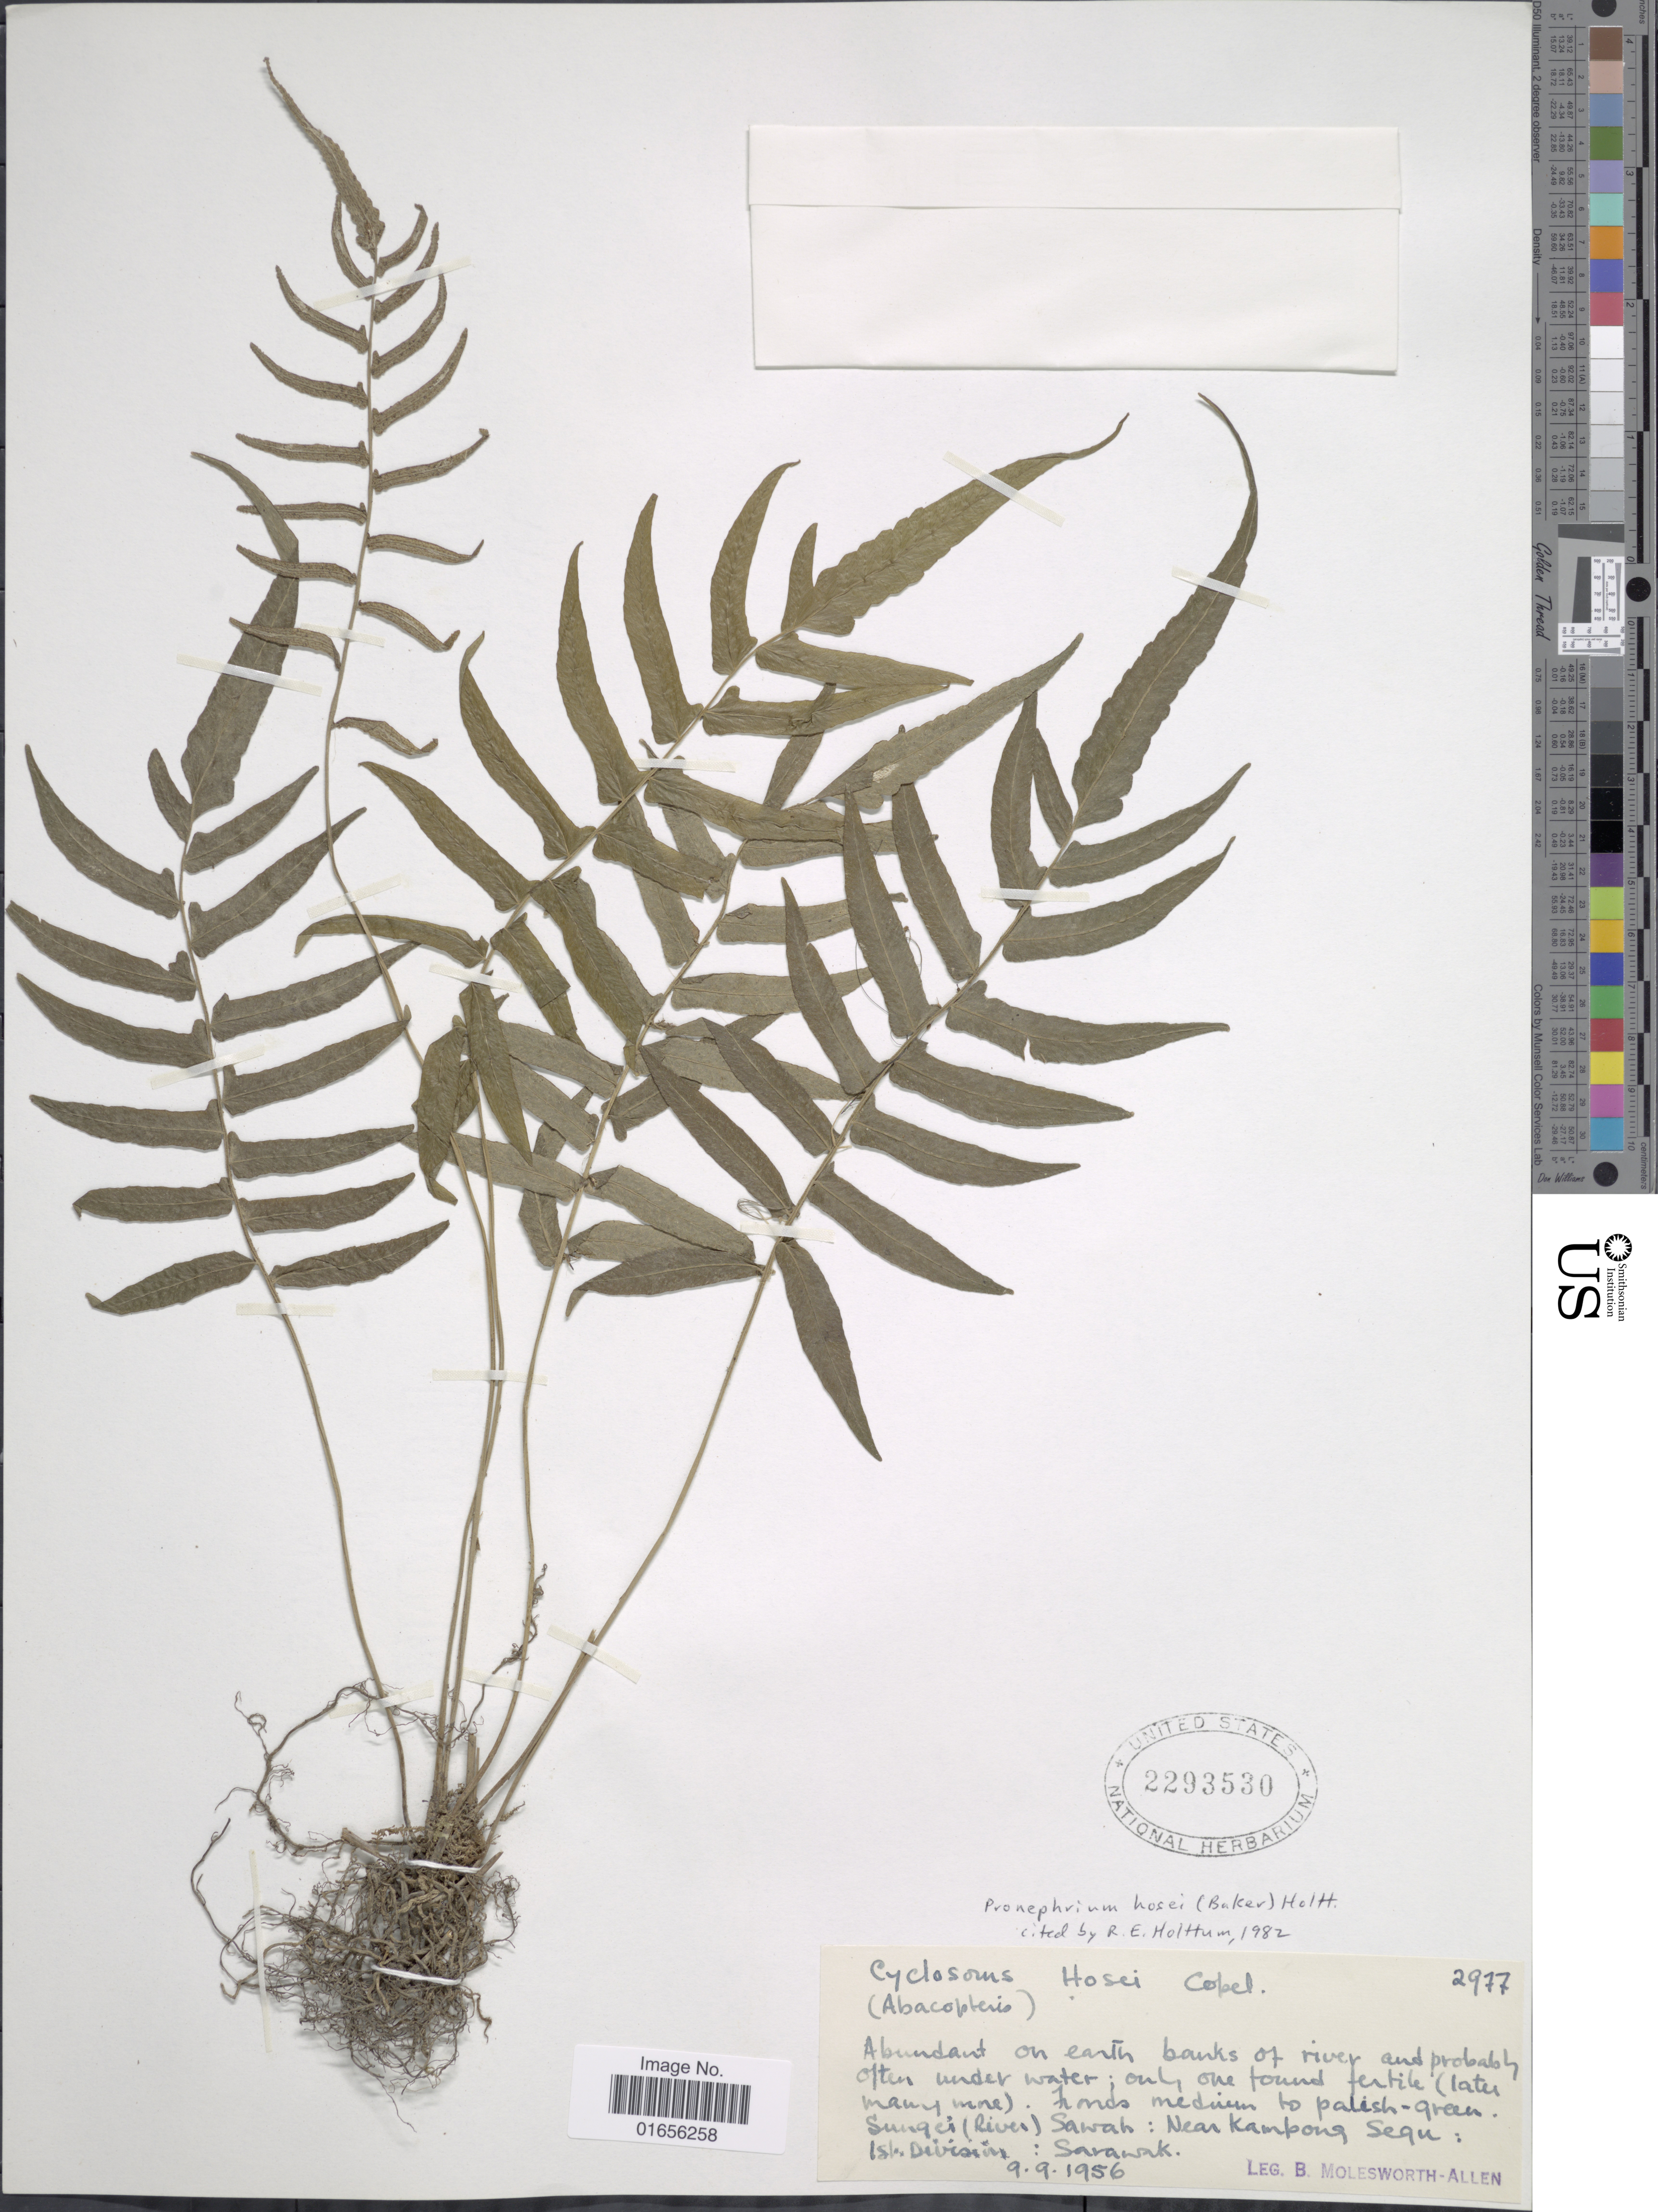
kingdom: Plantae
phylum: Tracheophyta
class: Polypodiopsida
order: Polypodiales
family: Thelypteridaceae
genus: Pronephrium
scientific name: Pronephrium hosei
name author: (Baker) Holttum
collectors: B. E. G. Molesworth-Allen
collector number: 2977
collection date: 1956-09-09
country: Malaysia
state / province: Sarawak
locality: Sungei (River) Sawah: Near Kampong Segu [Kampong Benuk]: 1st Division.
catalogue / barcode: US 2293530